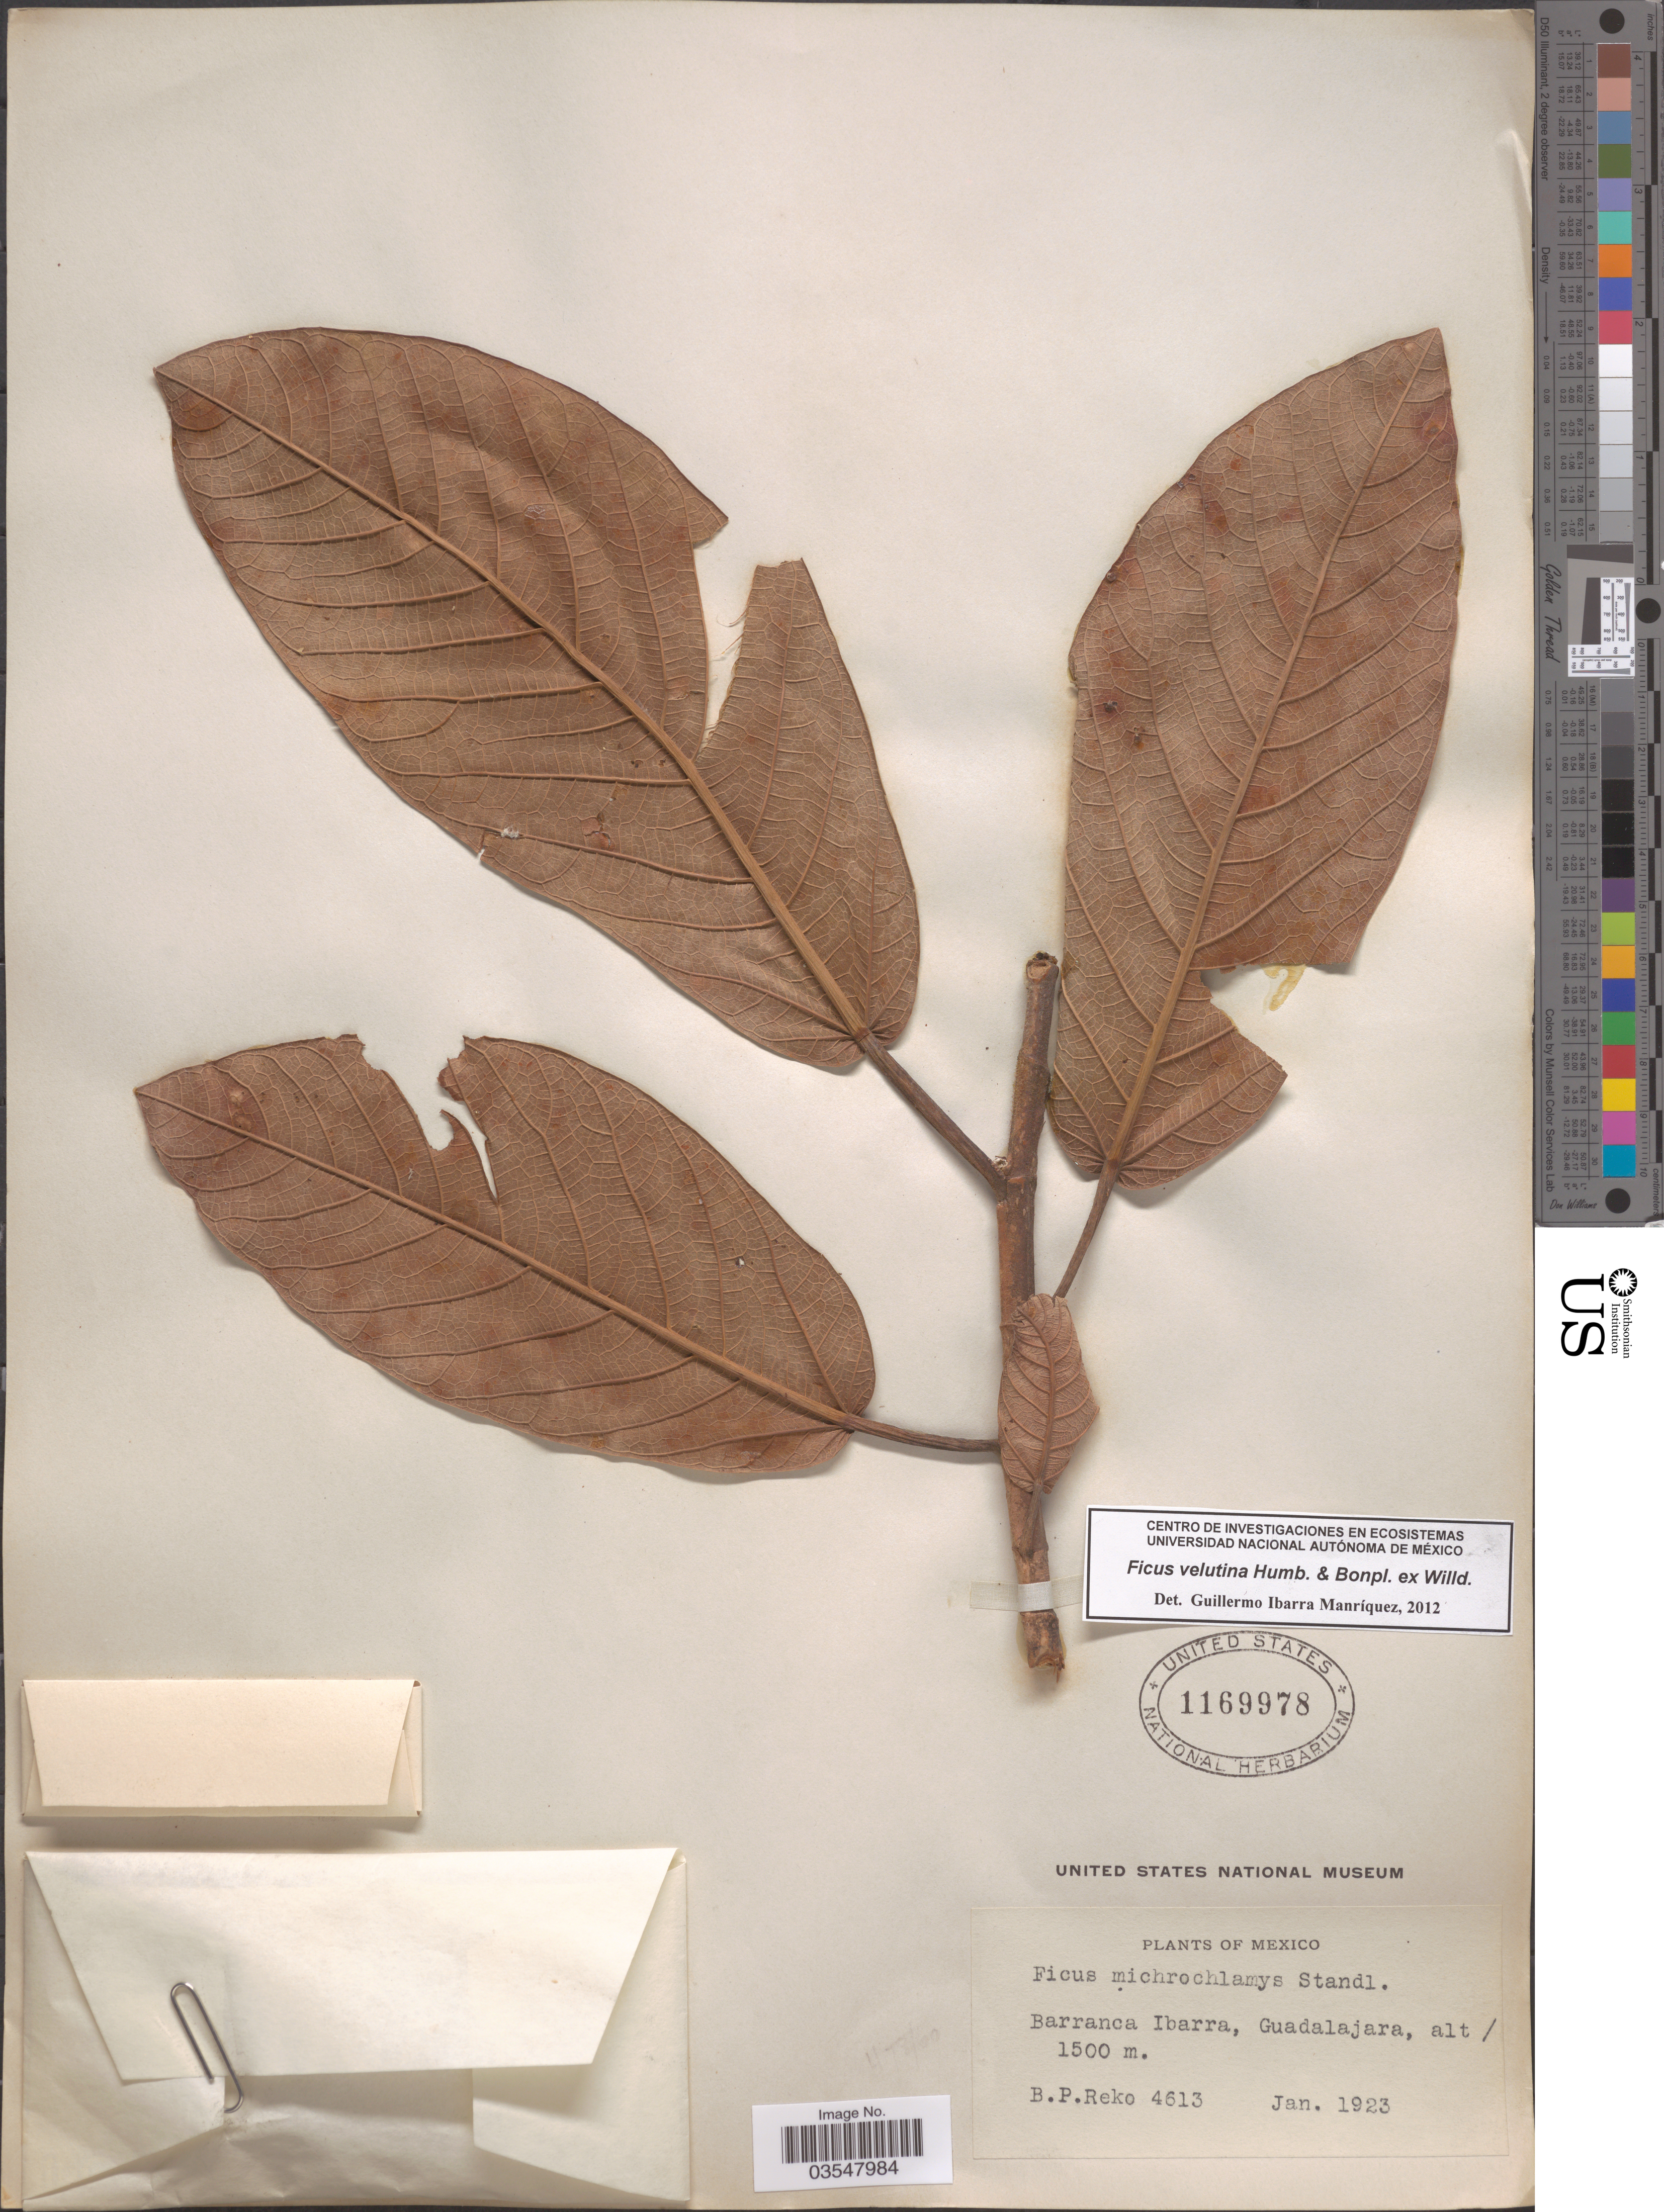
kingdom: Plantae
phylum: Tracheophyta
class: Magnoliopsida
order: Rosales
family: Moraceae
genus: Ficus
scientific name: Ficus velutina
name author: Humb. & Bonpl. ex Willd.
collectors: B. P. Reko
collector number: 4613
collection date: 1923-01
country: Mexico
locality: Barranca Ibarra, Guadalajara.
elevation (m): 1500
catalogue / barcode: US 1169978